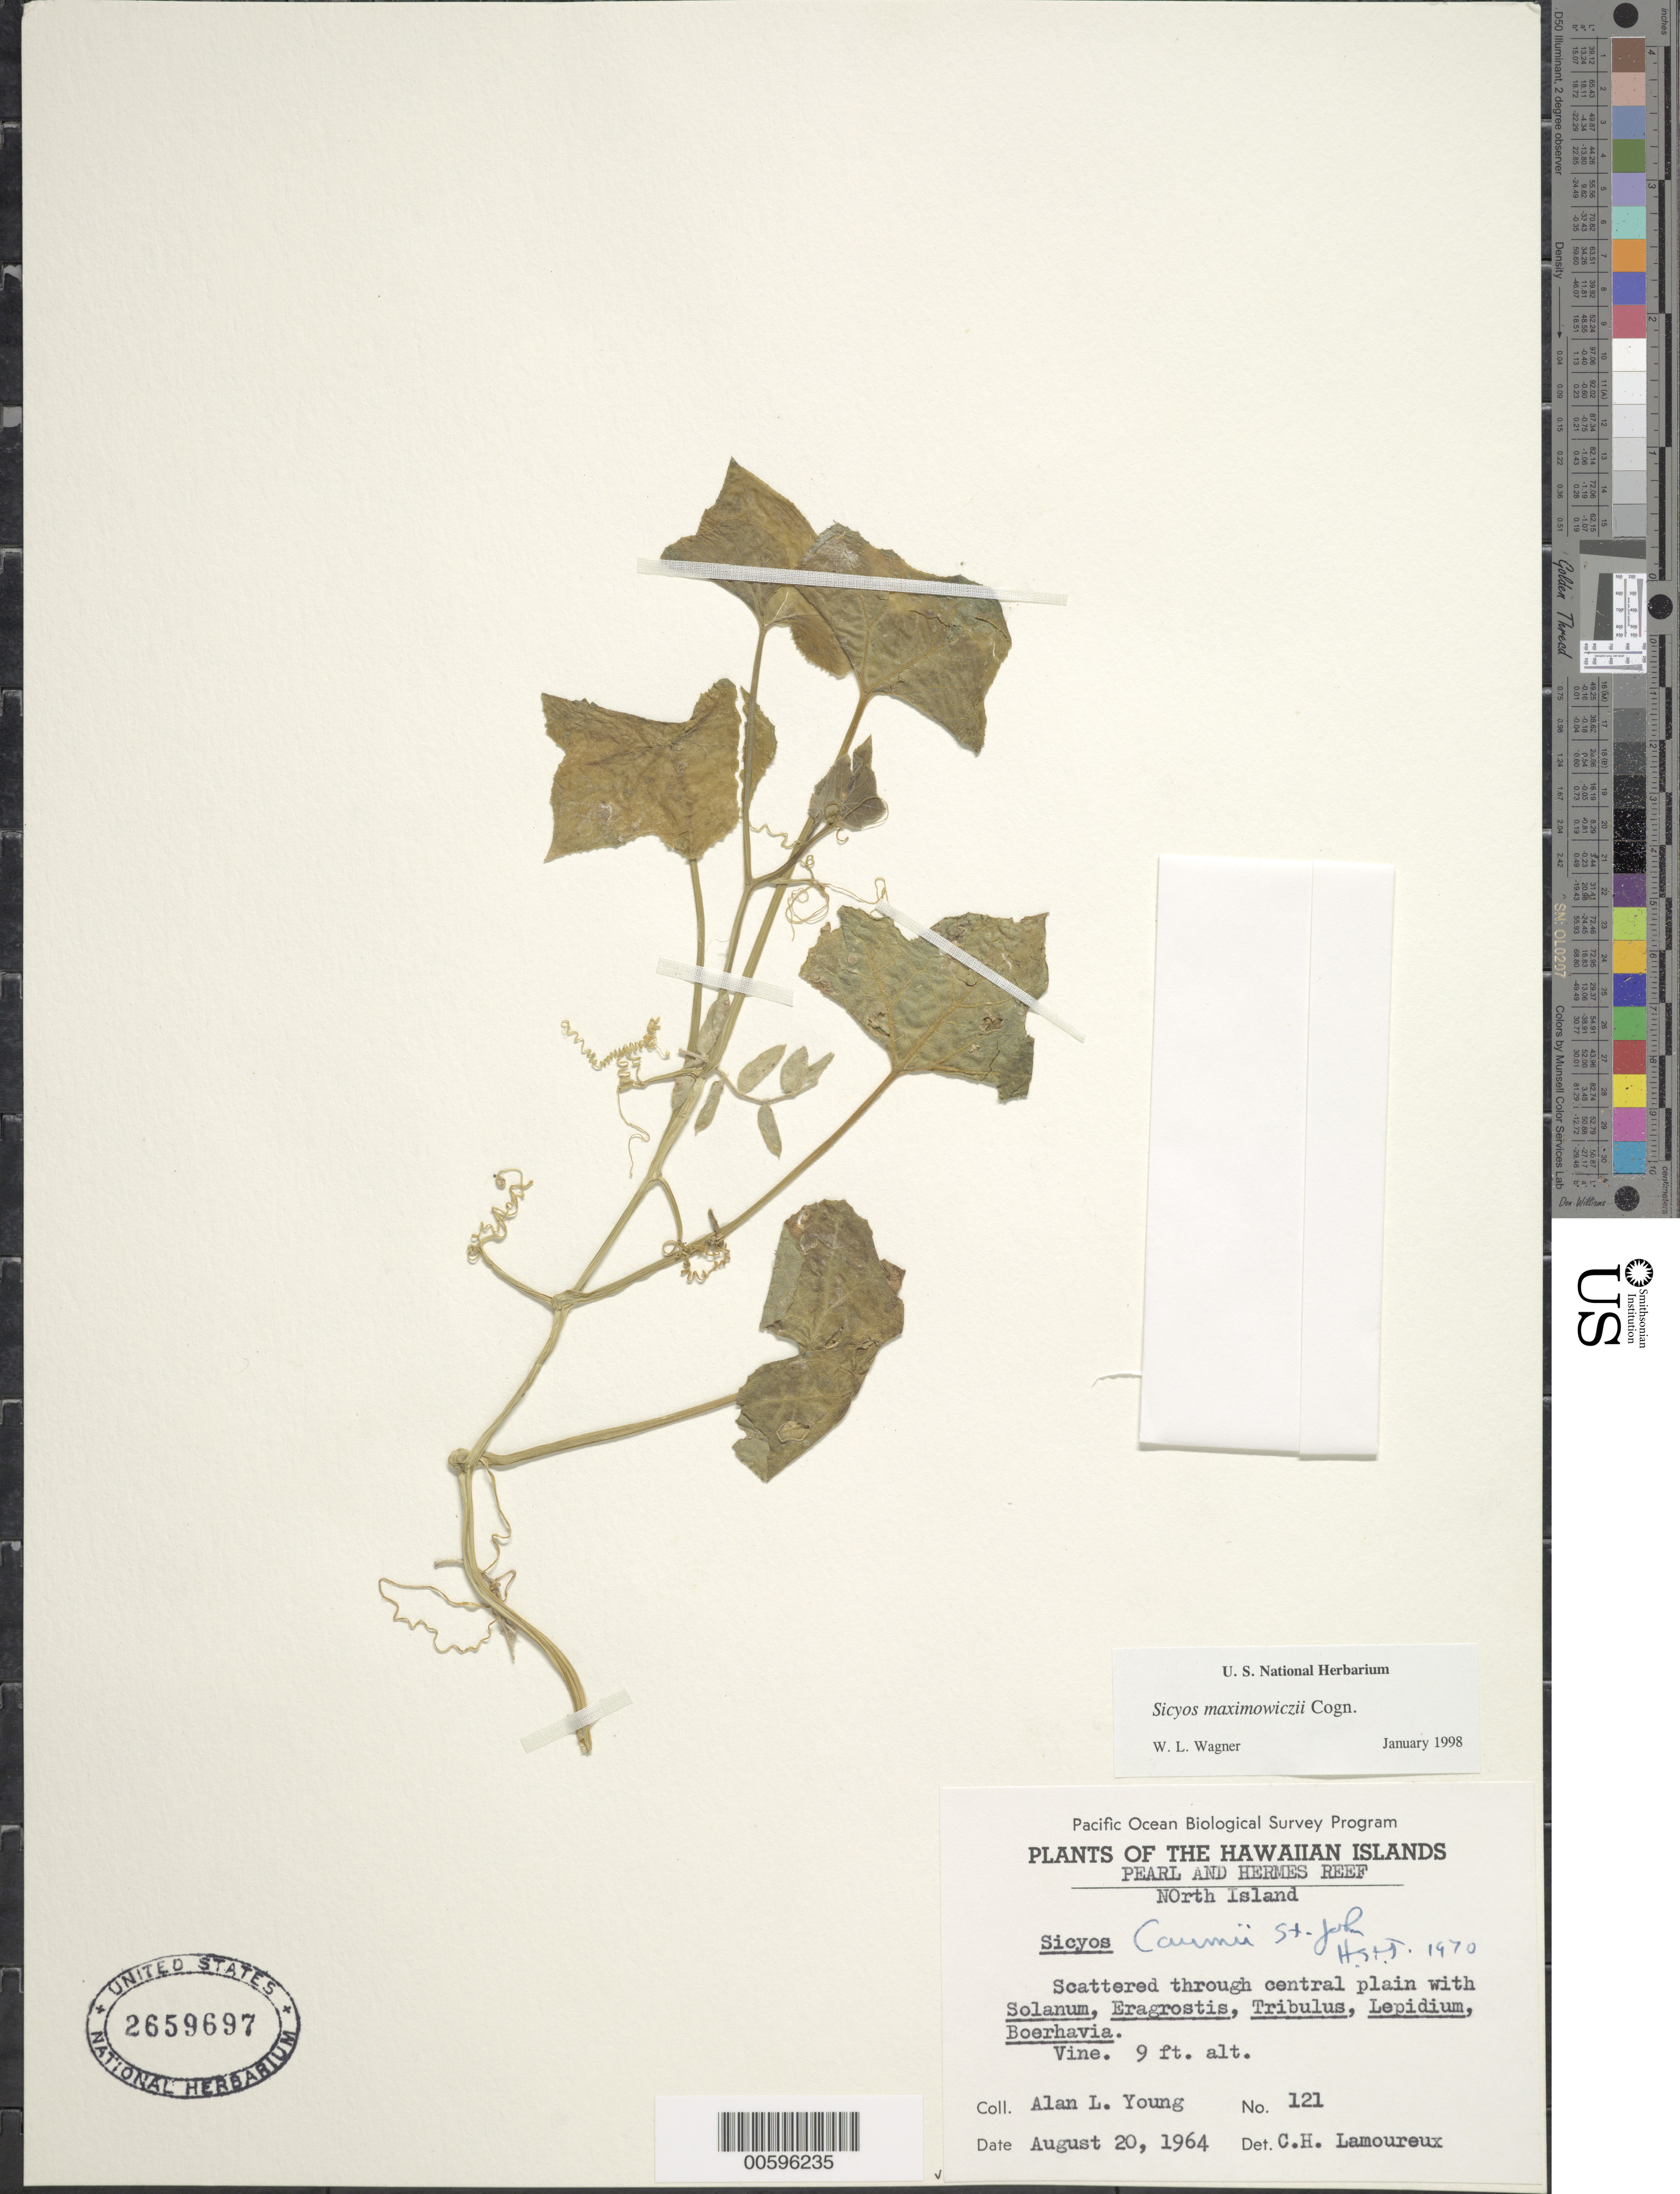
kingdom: Plantae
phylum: Tracheophyta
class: Magnoliopsida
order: Cucurbitales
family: Cucurbitaceae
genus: Sicyos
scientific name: Sicyos maximowiczii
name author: Cogn.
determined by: Wagner, W. L., (BOT), Smithsonian Institution - National Museum of Natural History (UNITED STATES)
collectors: A. Young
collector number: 121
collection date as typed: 20 Aug 1964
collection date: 1964-08-20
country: United States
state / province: Hawaii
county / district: Honolulu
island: Pearl and Hermes Atoll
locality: North Islet, central plain.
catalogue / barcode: US 2659697